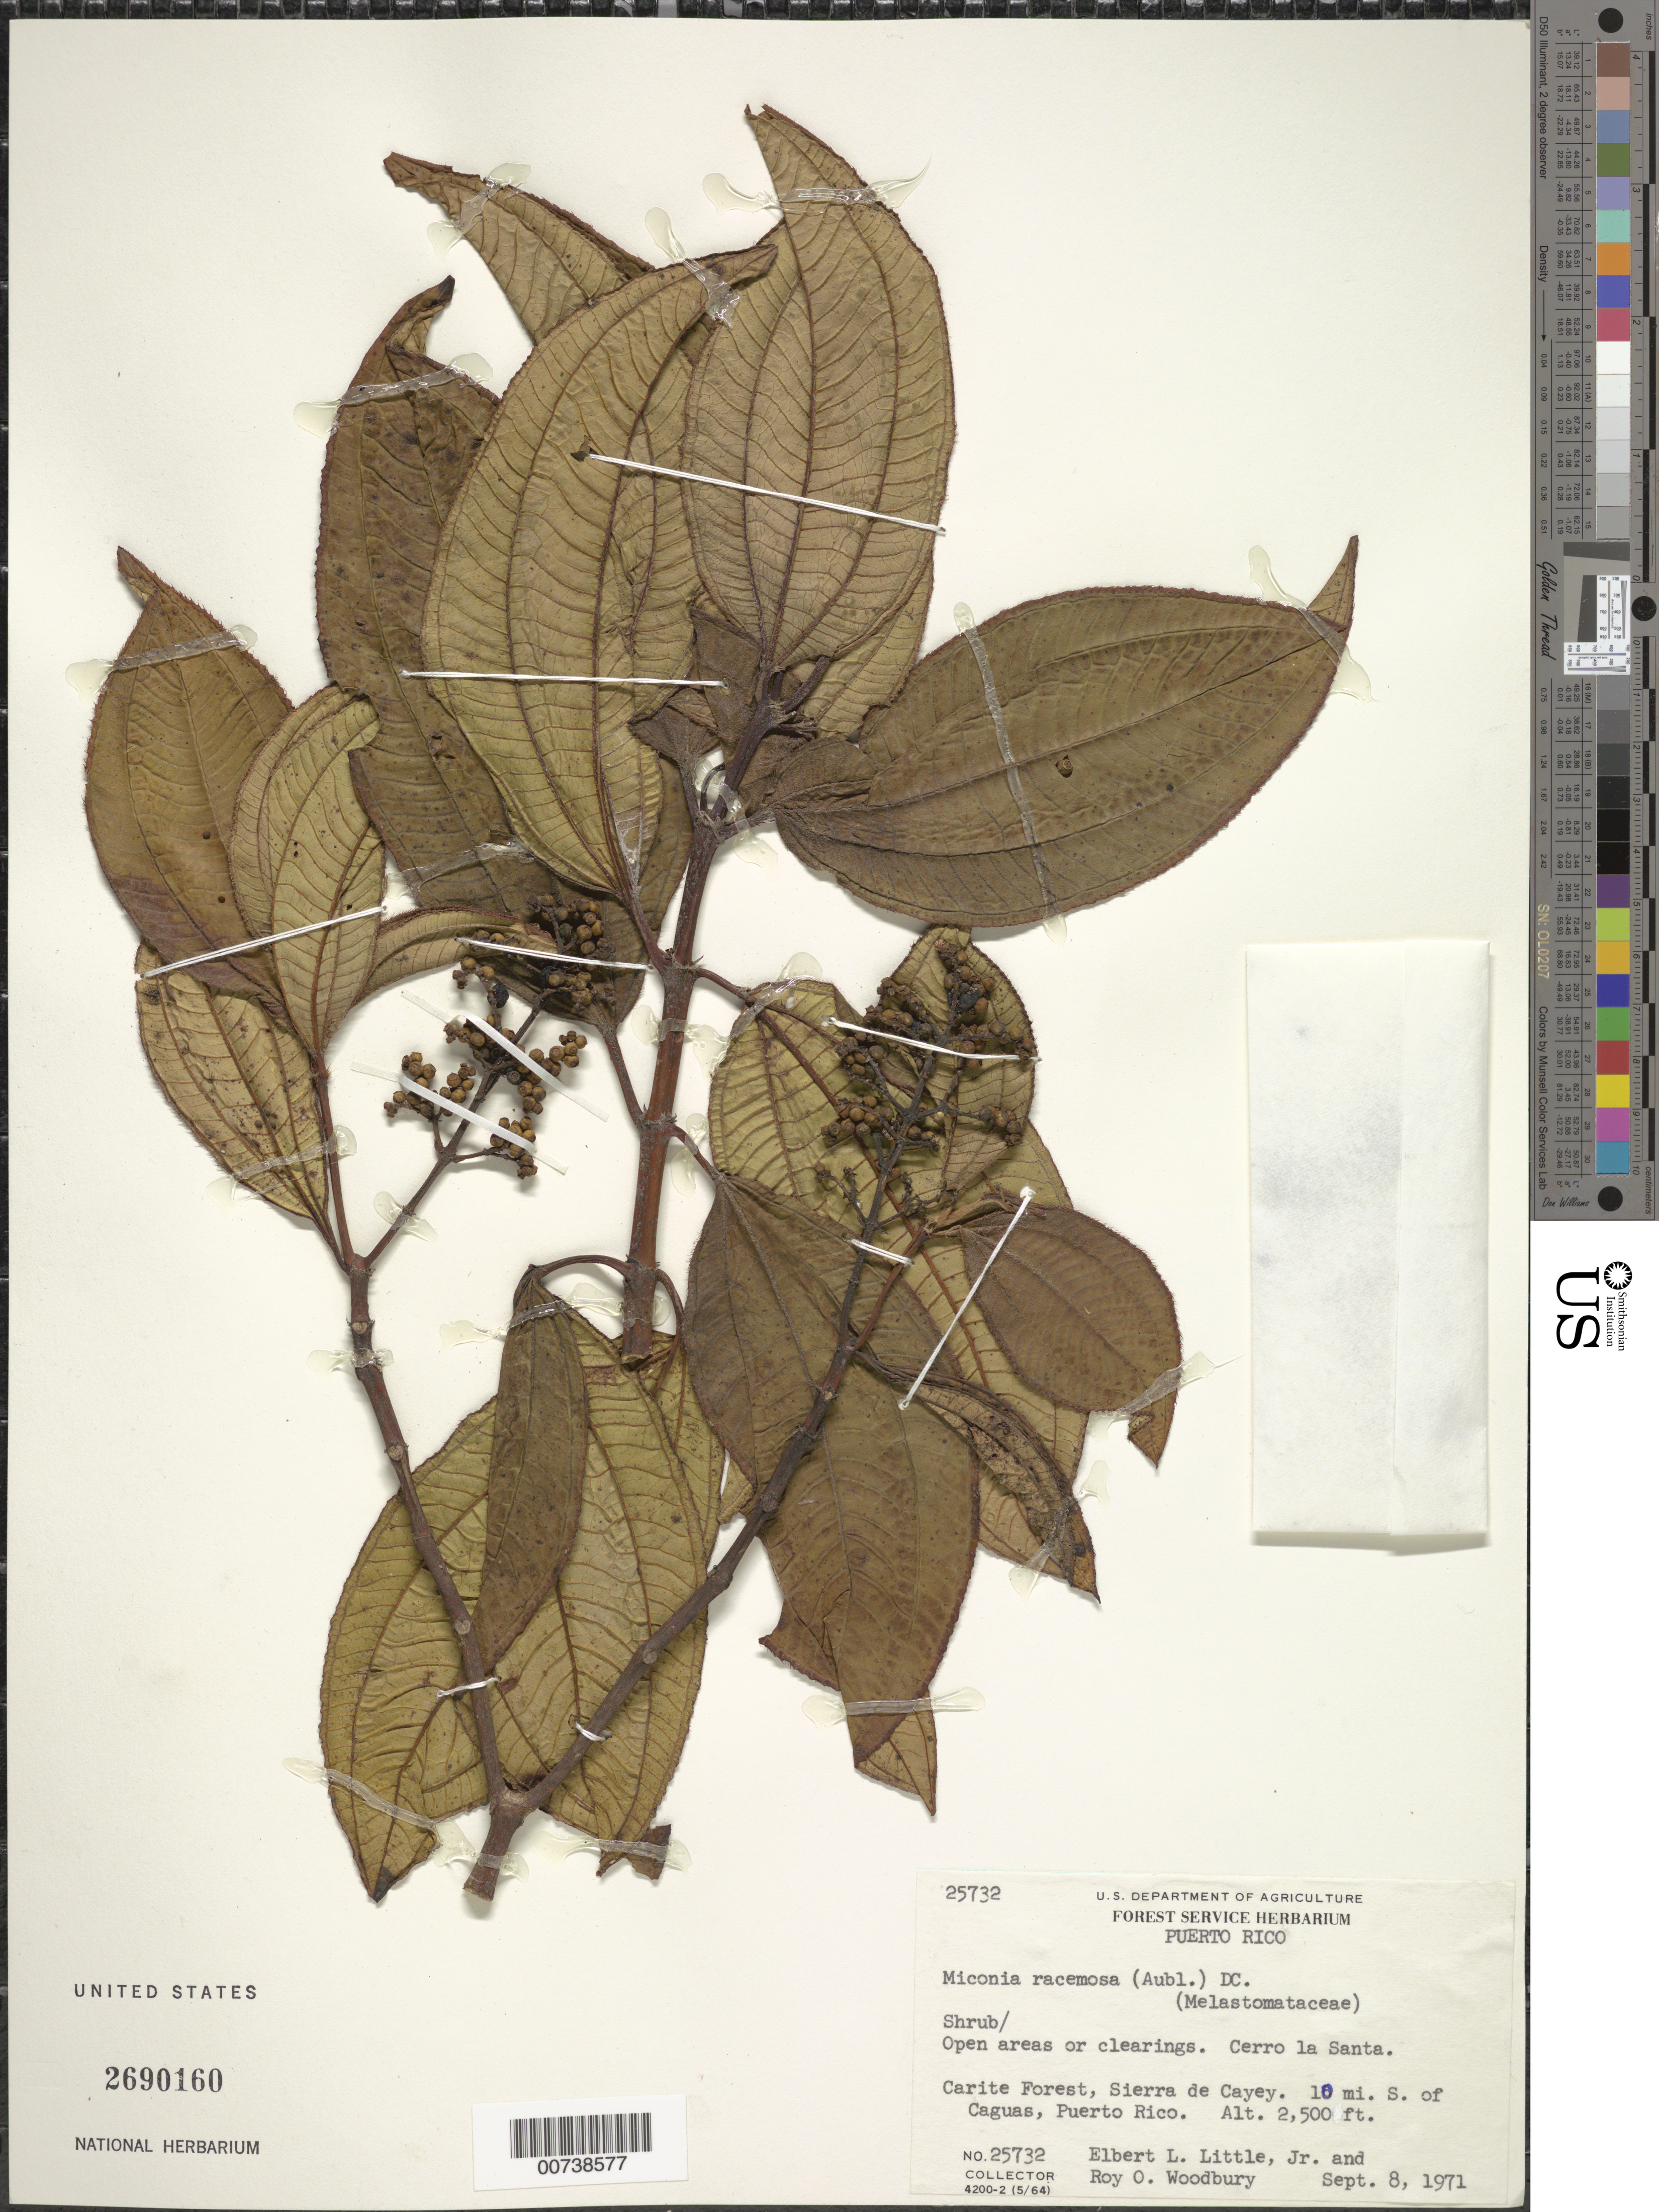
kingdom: Plantae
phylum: Tracheophyta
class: Magnoliopsida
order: Myrtales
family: Melastomataceae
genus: Miconia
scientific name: Miconia racemosa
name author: (Aubl.) DC.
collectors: E. L. Little & R. O. Woodbury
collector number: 25732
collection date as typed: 08 Sep 1971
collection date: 1971-09-08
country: Puerto Rico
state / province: Cayey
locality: Carite Forest. Sierra de Cayey, 10 miles S of Caguas, Cerro La Santa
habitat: Open areas or clearings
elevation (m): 762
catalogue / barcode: US 2690160